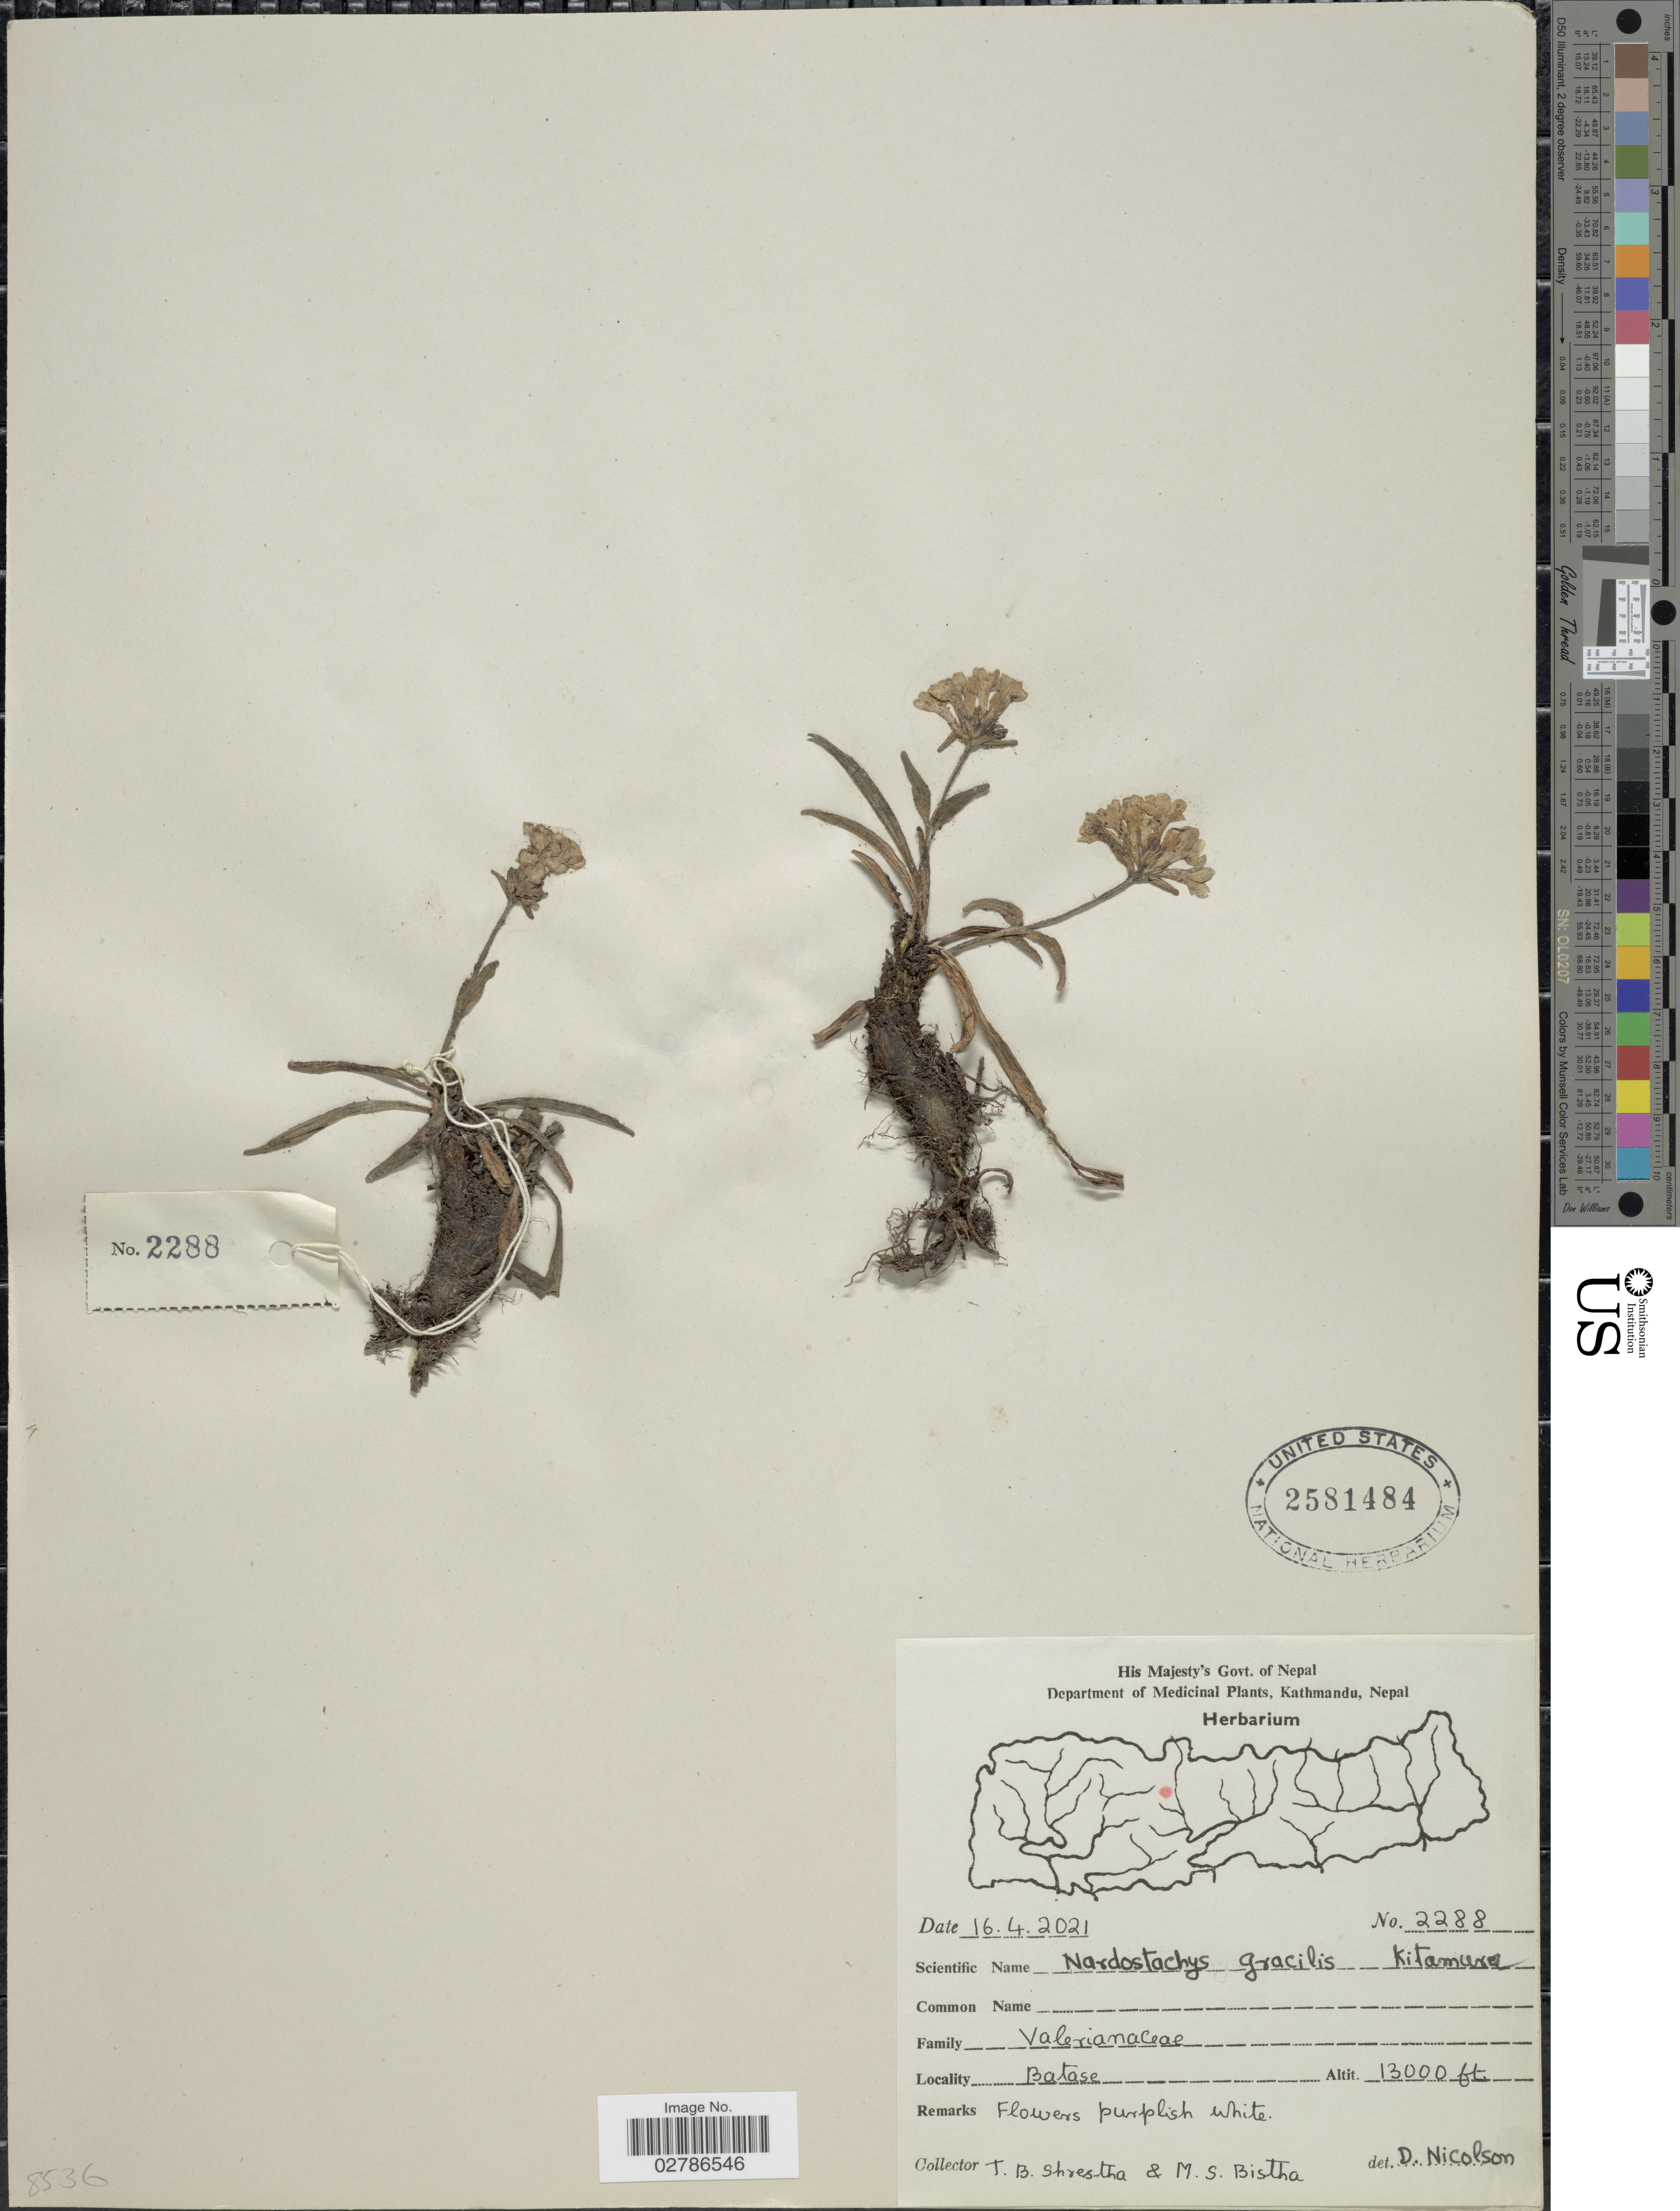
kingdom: Plantae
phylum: Tracheophyta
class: Magnoliopsida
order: Dipsacales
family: Caprifoliaceae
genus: Nardostachys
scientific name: Nardostachys gracilis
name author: Kitam.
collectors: T. B. Shrestha & M. Bistha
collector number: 2288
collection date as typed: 16.4.2021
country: Nepal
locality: Batase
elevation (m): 3962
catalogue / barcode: US 2581484